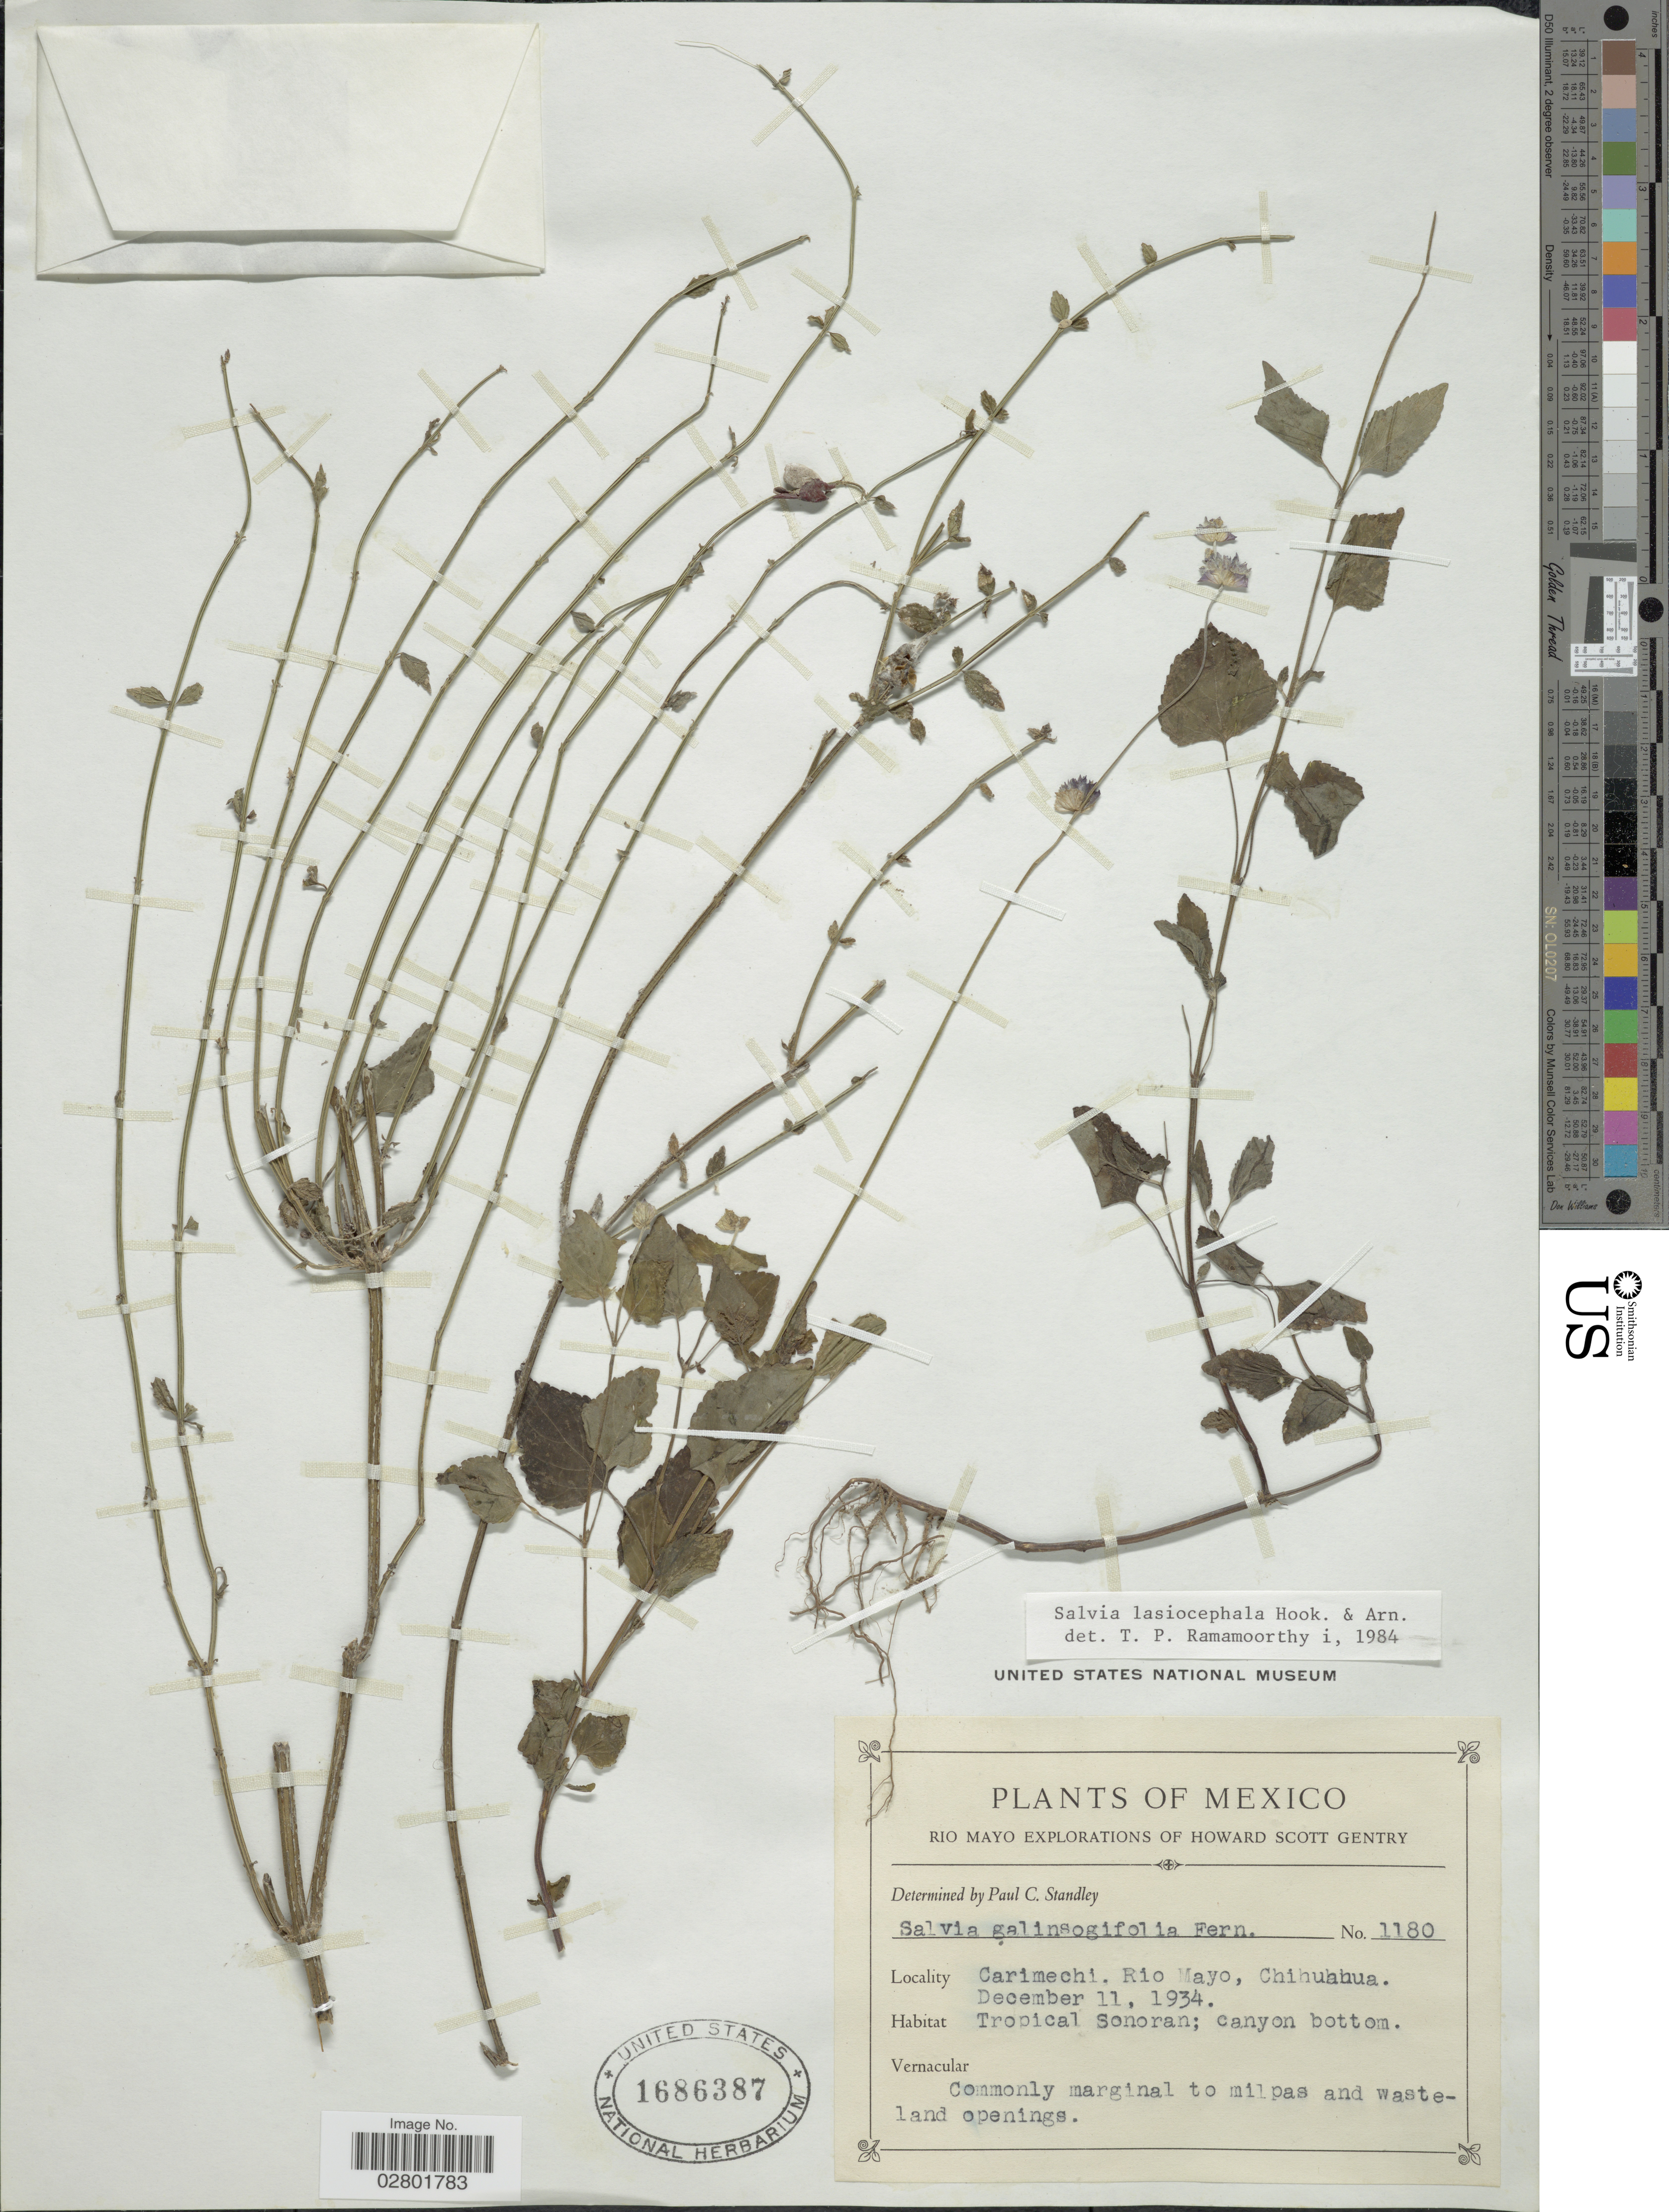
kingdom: Plantae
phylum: Tracheophyta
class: Magnoliopsida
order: Lamiales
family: Lamiaceae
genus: Salvia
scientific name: Salvia lasiocephala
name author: Hook. & Arn.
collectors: H. S. Gentry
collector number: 1180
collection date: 1934-12-11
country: Mexico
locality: Rio Mayo, Carimechi. Rio Mayo, Chihuahua, Tropical Sonoran.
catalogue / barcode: US 1686387